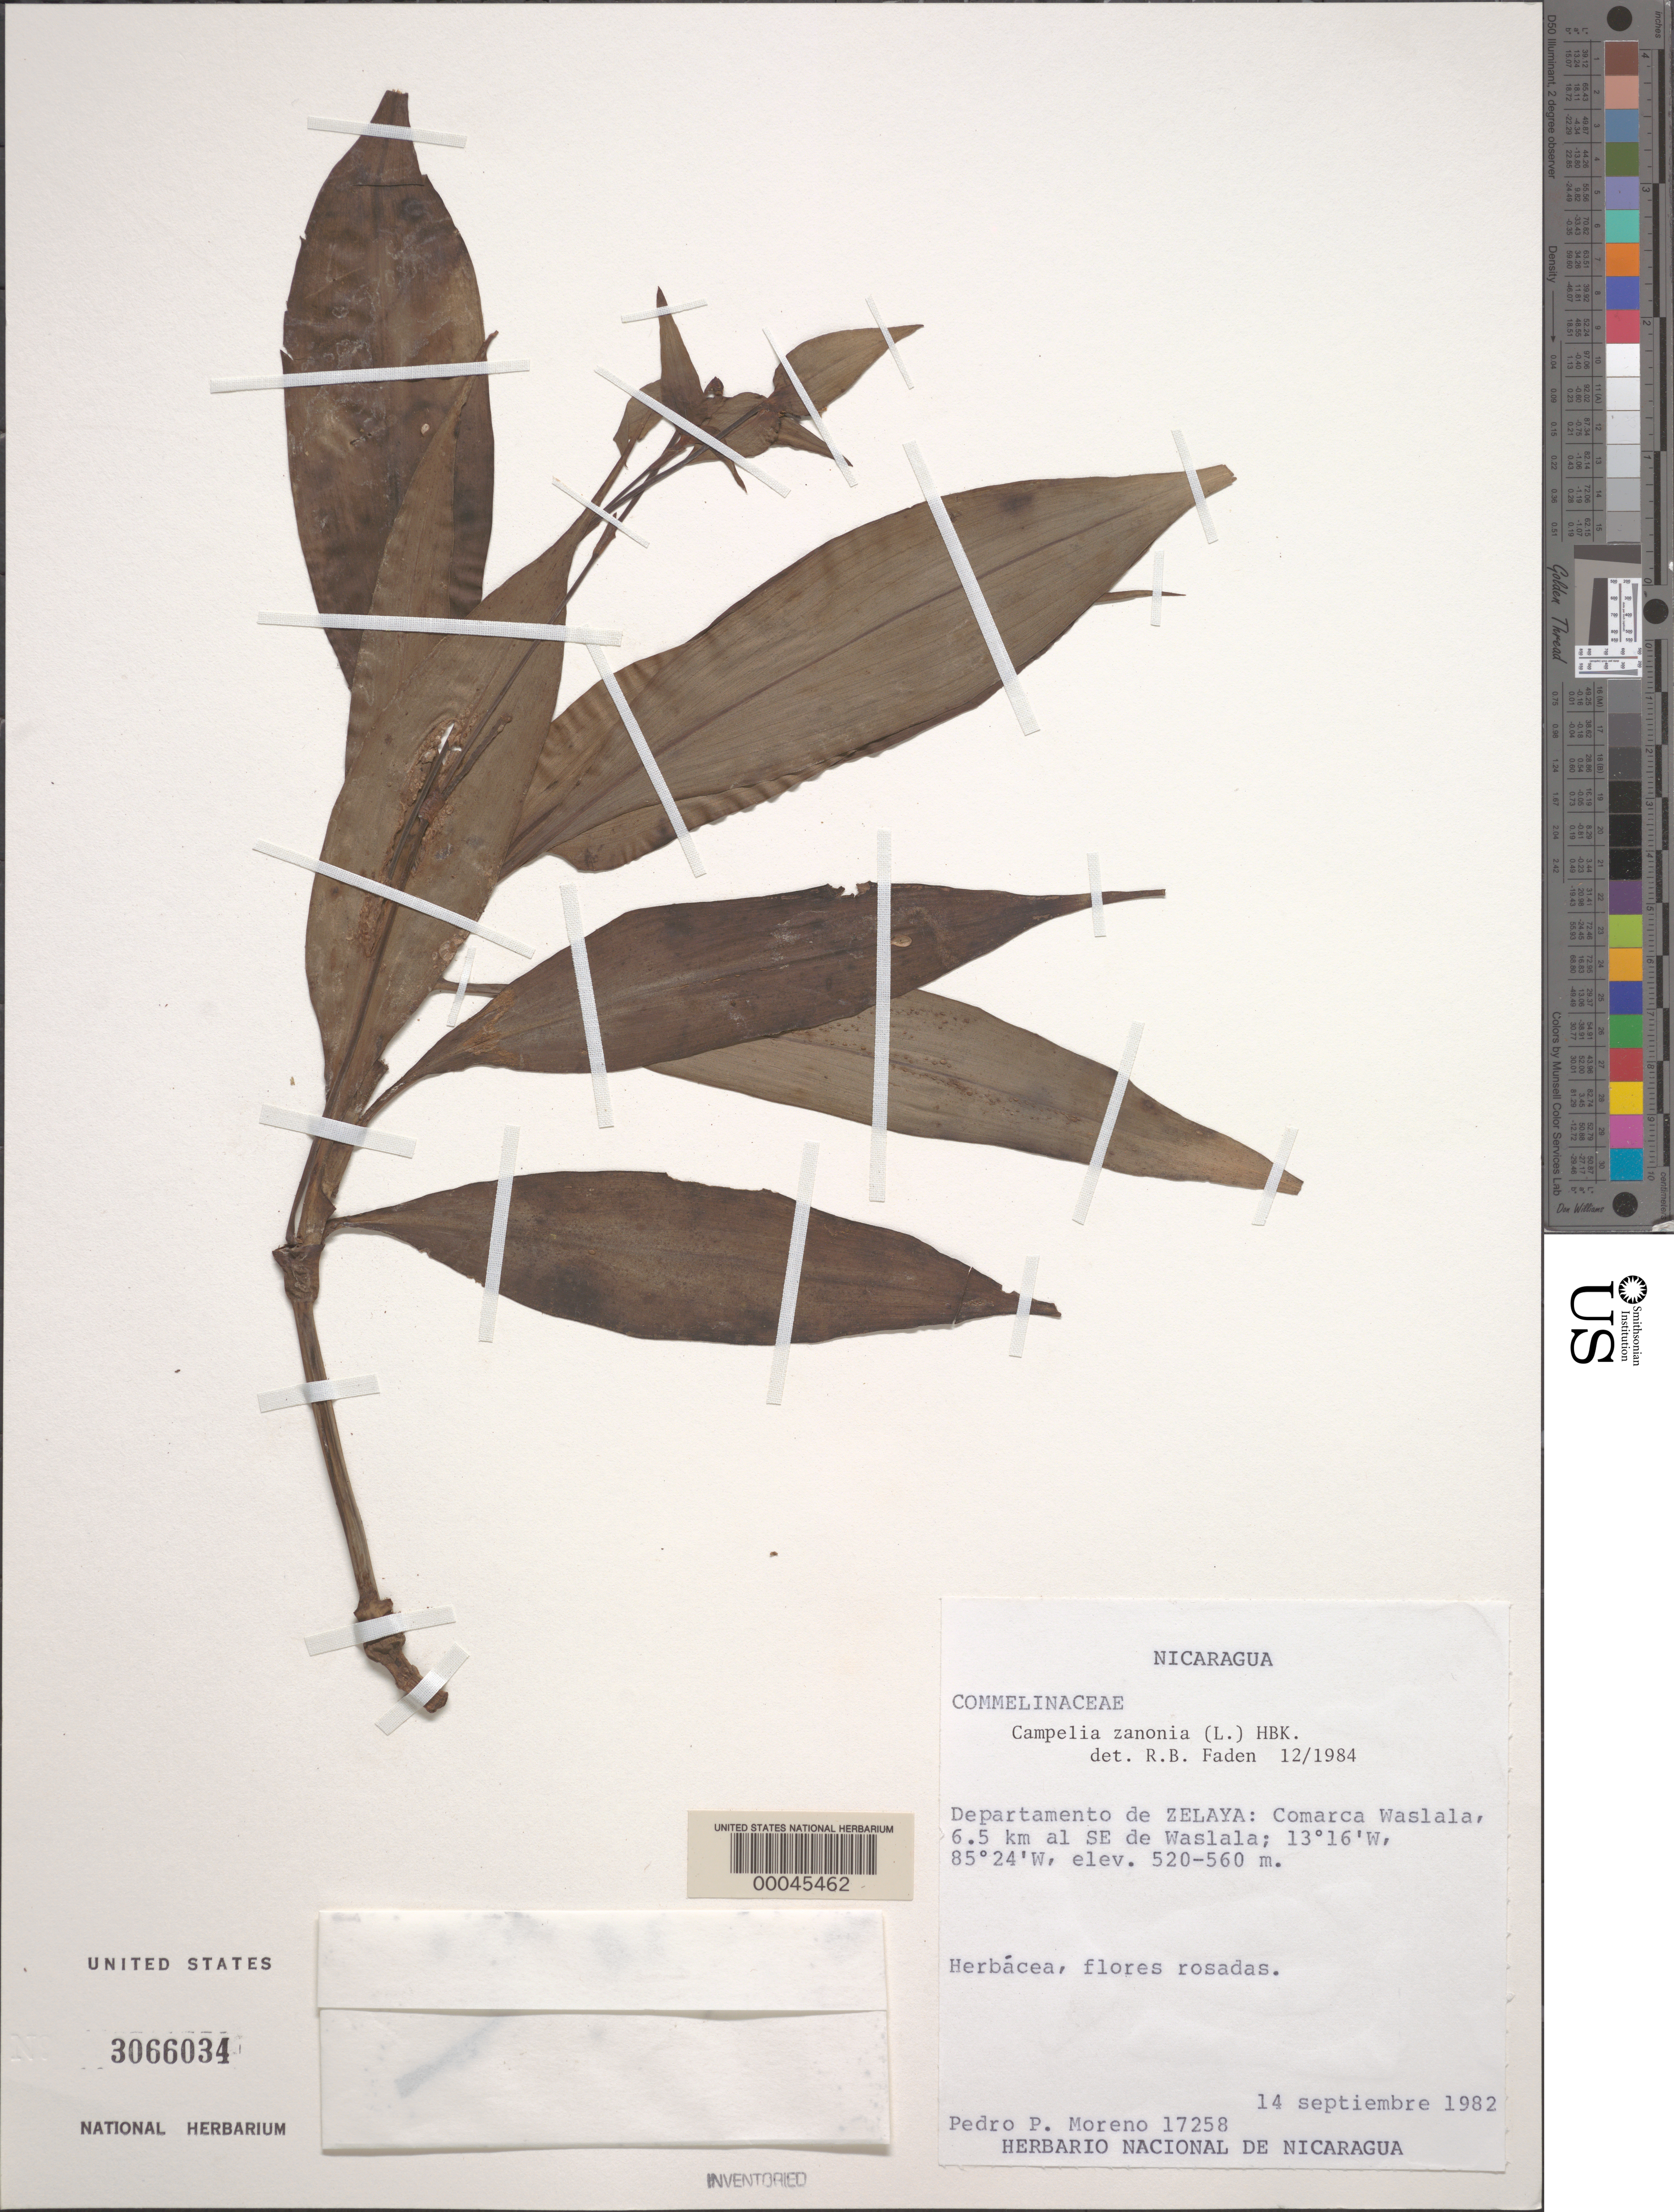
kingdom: Plantae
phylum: Tracheophyta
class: Liliopsida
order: Commelinales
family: Commelinaceae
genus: Tradescantia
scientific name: Tradescantia zanonia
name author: (L.) Sw.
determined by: Faden, Robert B., (US), Smithsonian Institution - National Museum of Natural History (UNITED STATES)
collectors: P. Moreno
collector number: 17258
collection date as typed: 14 Sep 1982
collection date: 1982-09-14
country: Nicaragua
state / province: Atlántico Norte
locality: Comarca waslala, se of waslala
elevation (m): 520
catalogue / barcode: US 3066034